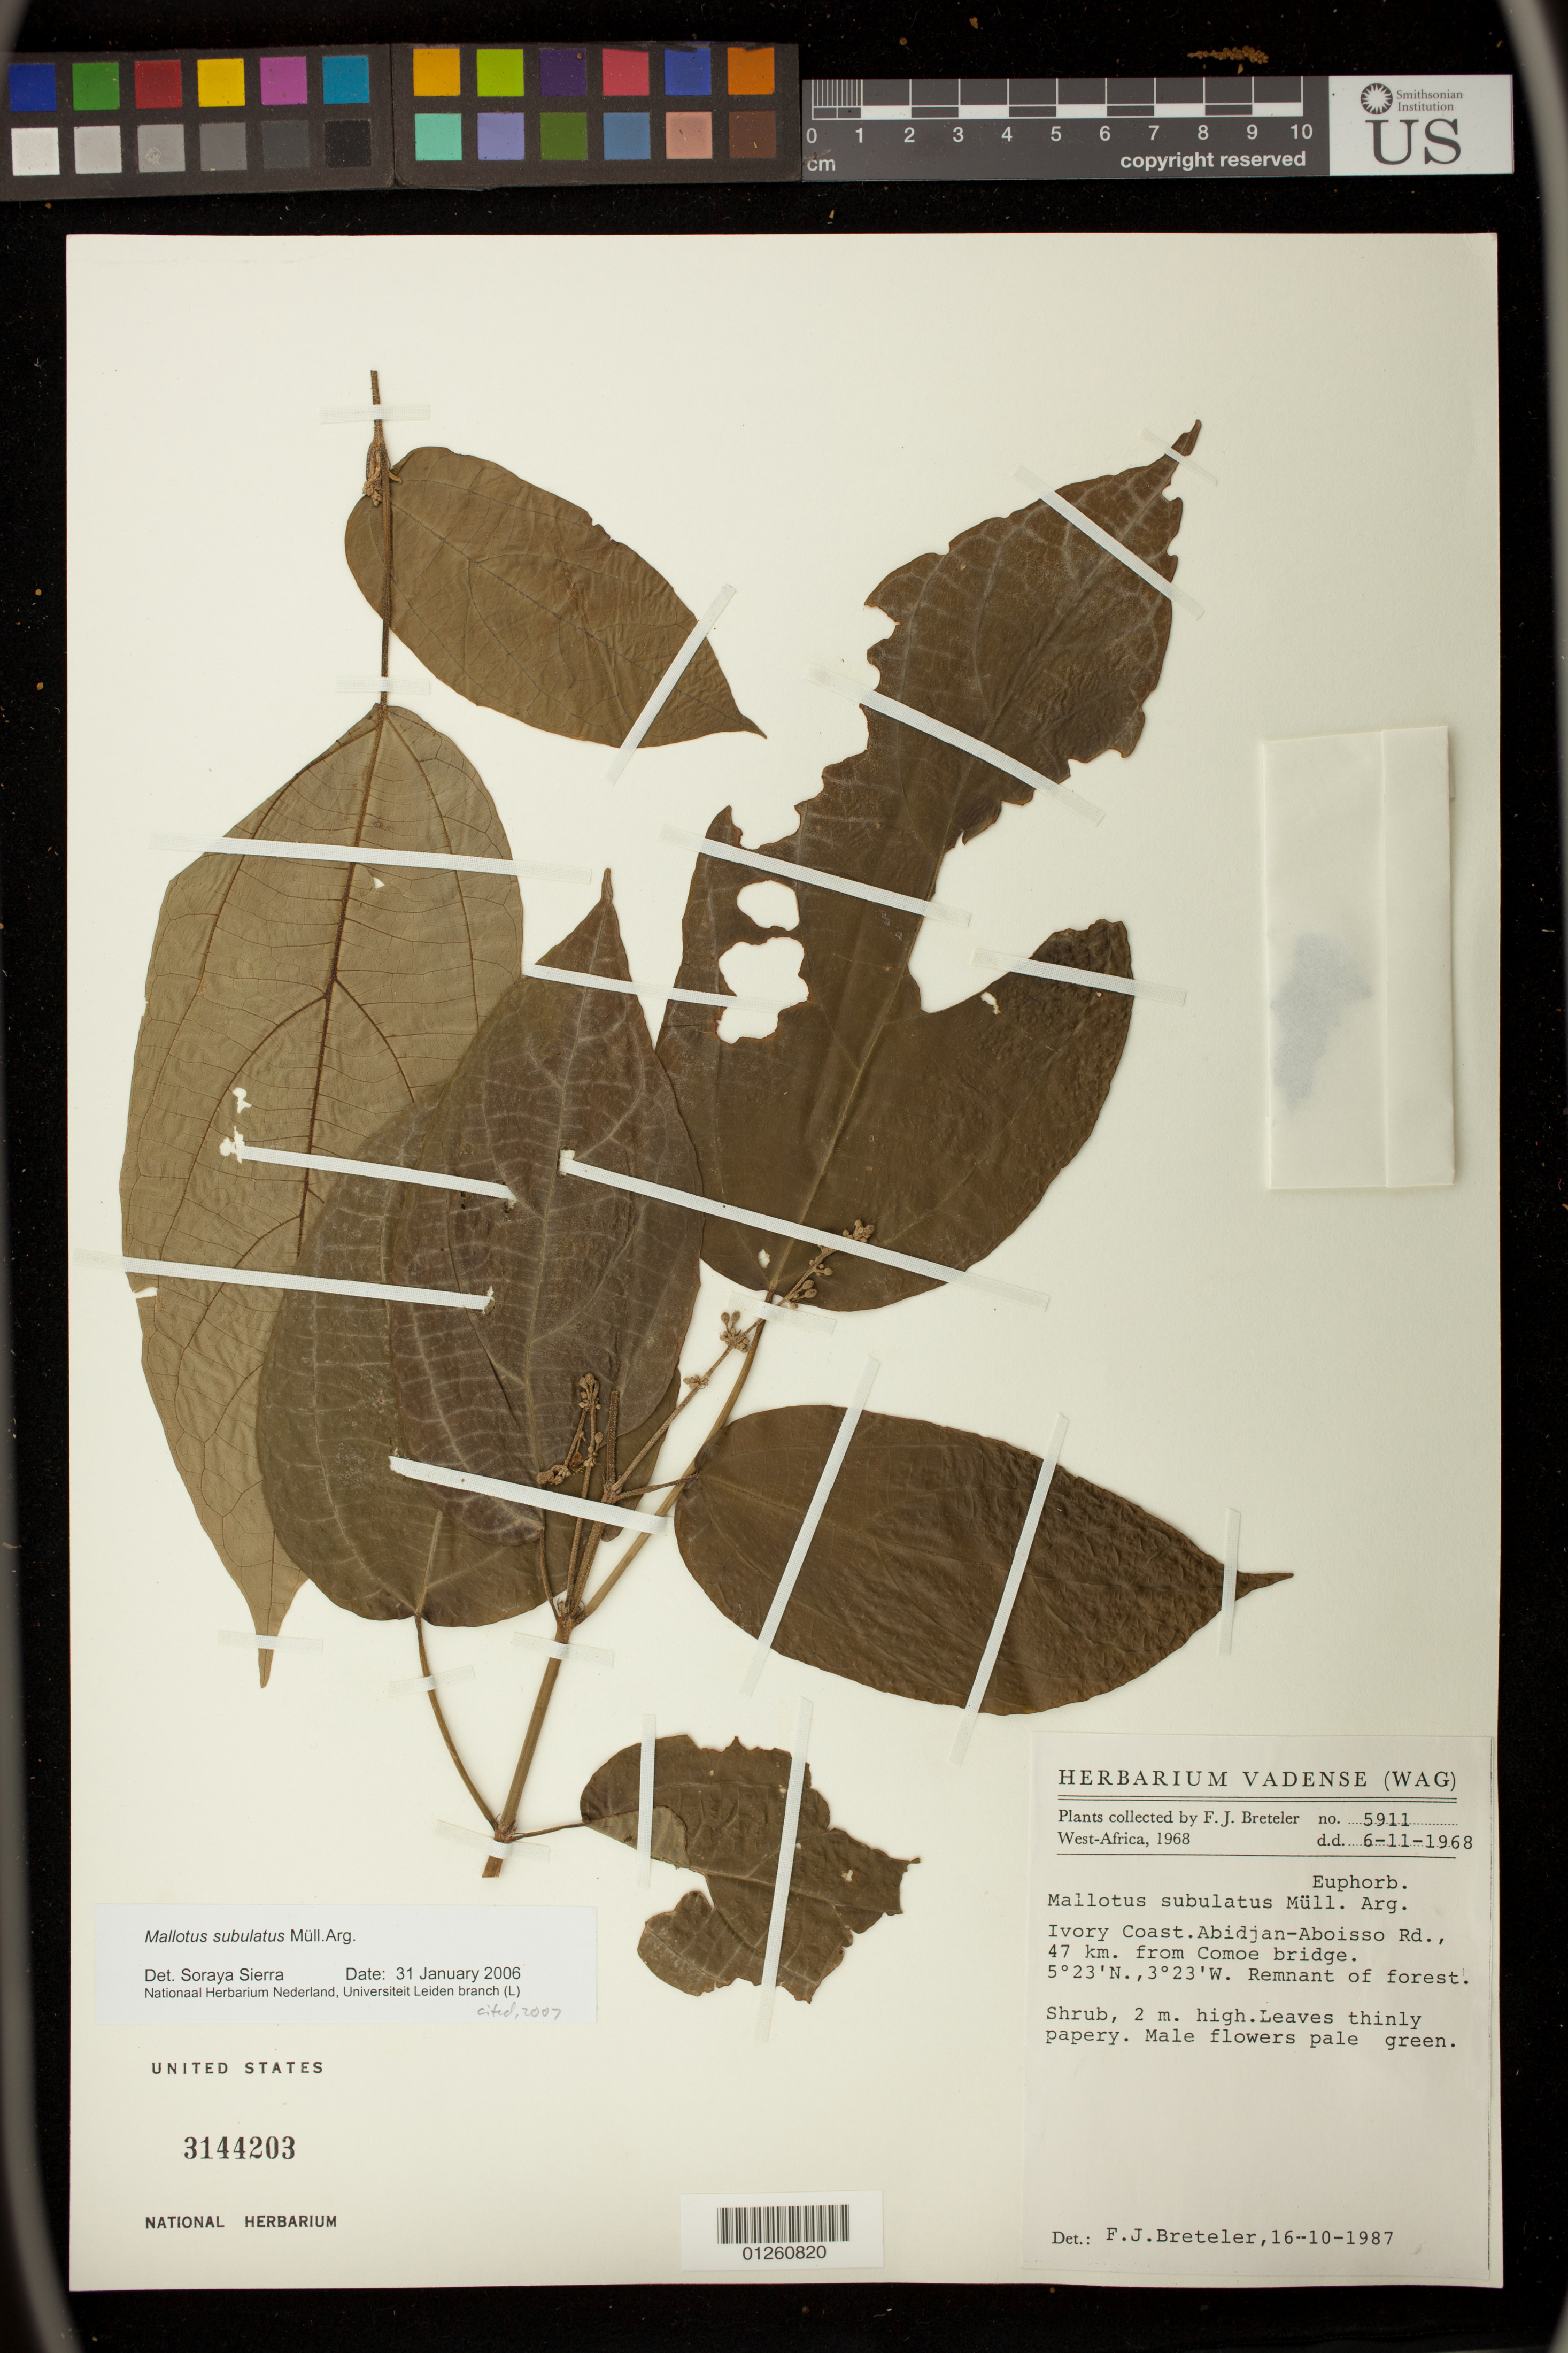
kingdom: Plantae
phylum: Tracheophyta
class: Magnoliopsida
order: Malpighiales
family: Euphorbiaceae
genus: Mallotus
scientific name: Mallotus subulatus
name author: Müll. Arg.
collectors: F. J. Breteler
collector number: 5911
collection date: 1968-11-06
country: Ivory Coast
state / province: Lagunes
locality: West-Africa. Abidjan-Aboisso Rd., 47 km. from Comoe bridge.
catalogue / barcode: US 3144203